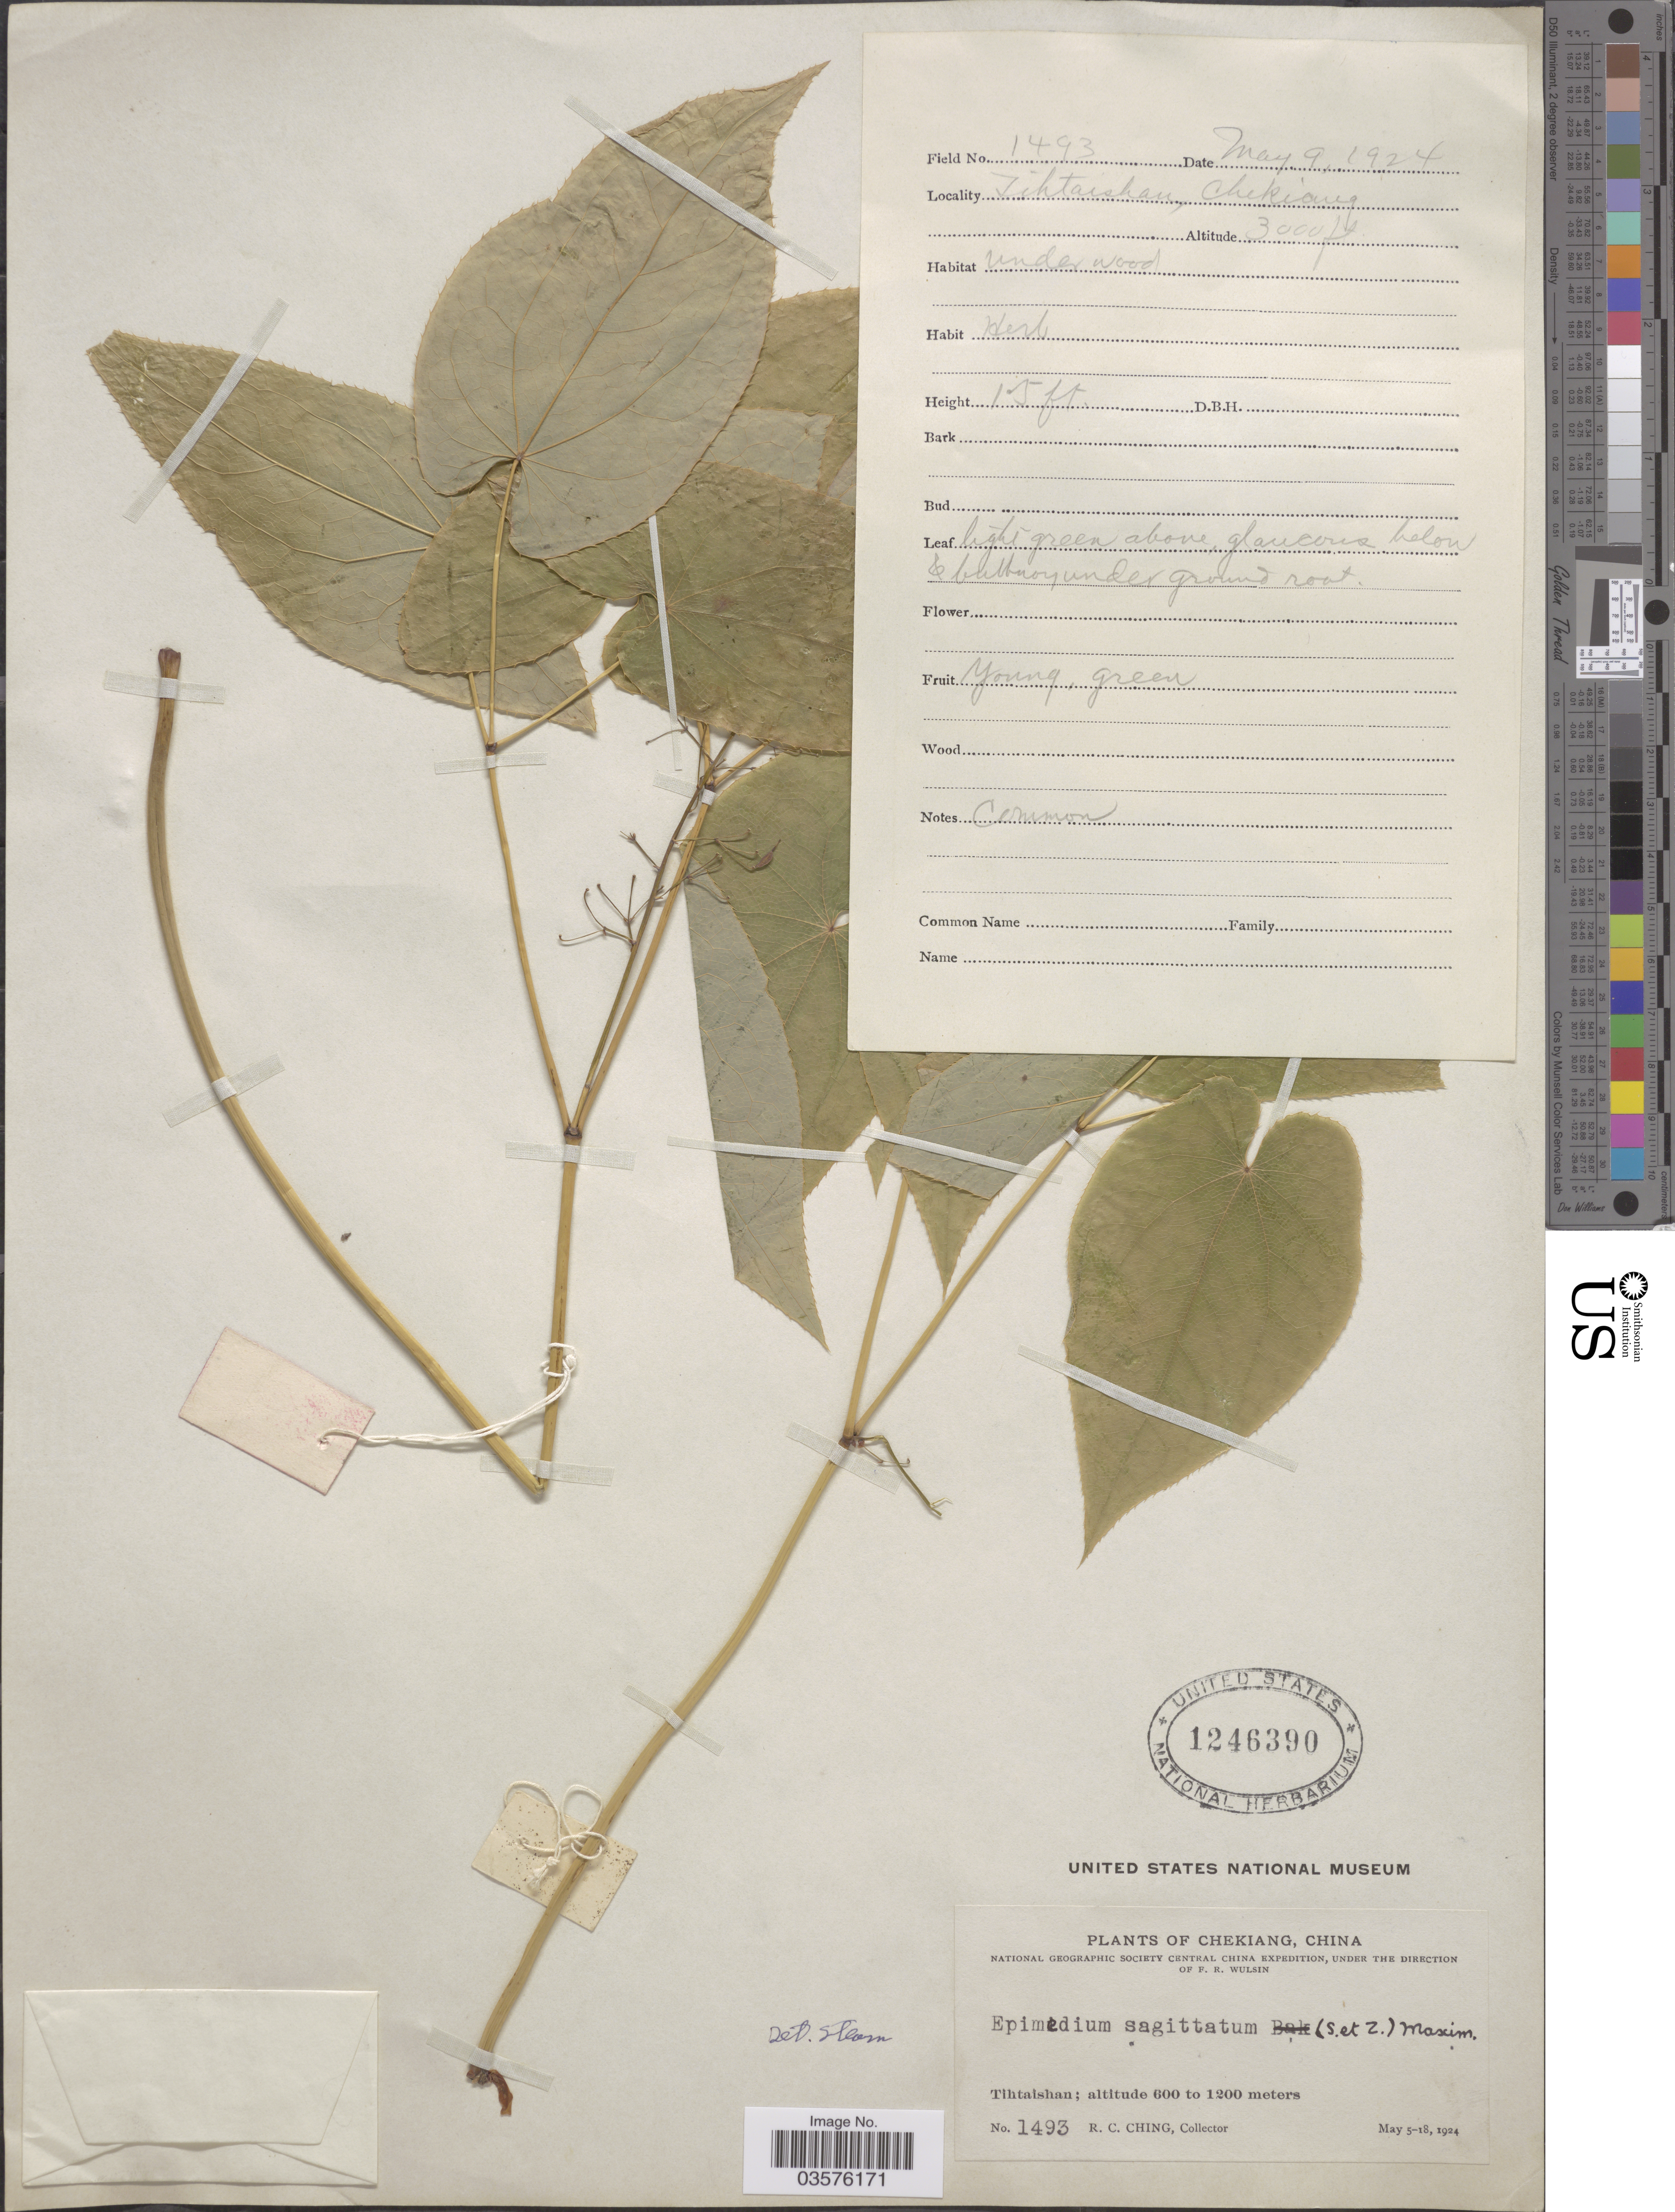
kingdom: Plantae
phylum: Tracheophyta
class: Magnoliopsida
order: Ranunculales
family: Berberidaceae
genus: Epimedium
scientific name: Epimedium sagittatum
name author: (Siebold & Zucc.) Maxim.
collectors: R. C. Ching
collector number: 1493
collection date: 1924-05-09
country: China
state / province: Zhejiang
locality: Chekiang, Tihtaishan.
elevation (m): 914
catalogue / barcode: US 1246390